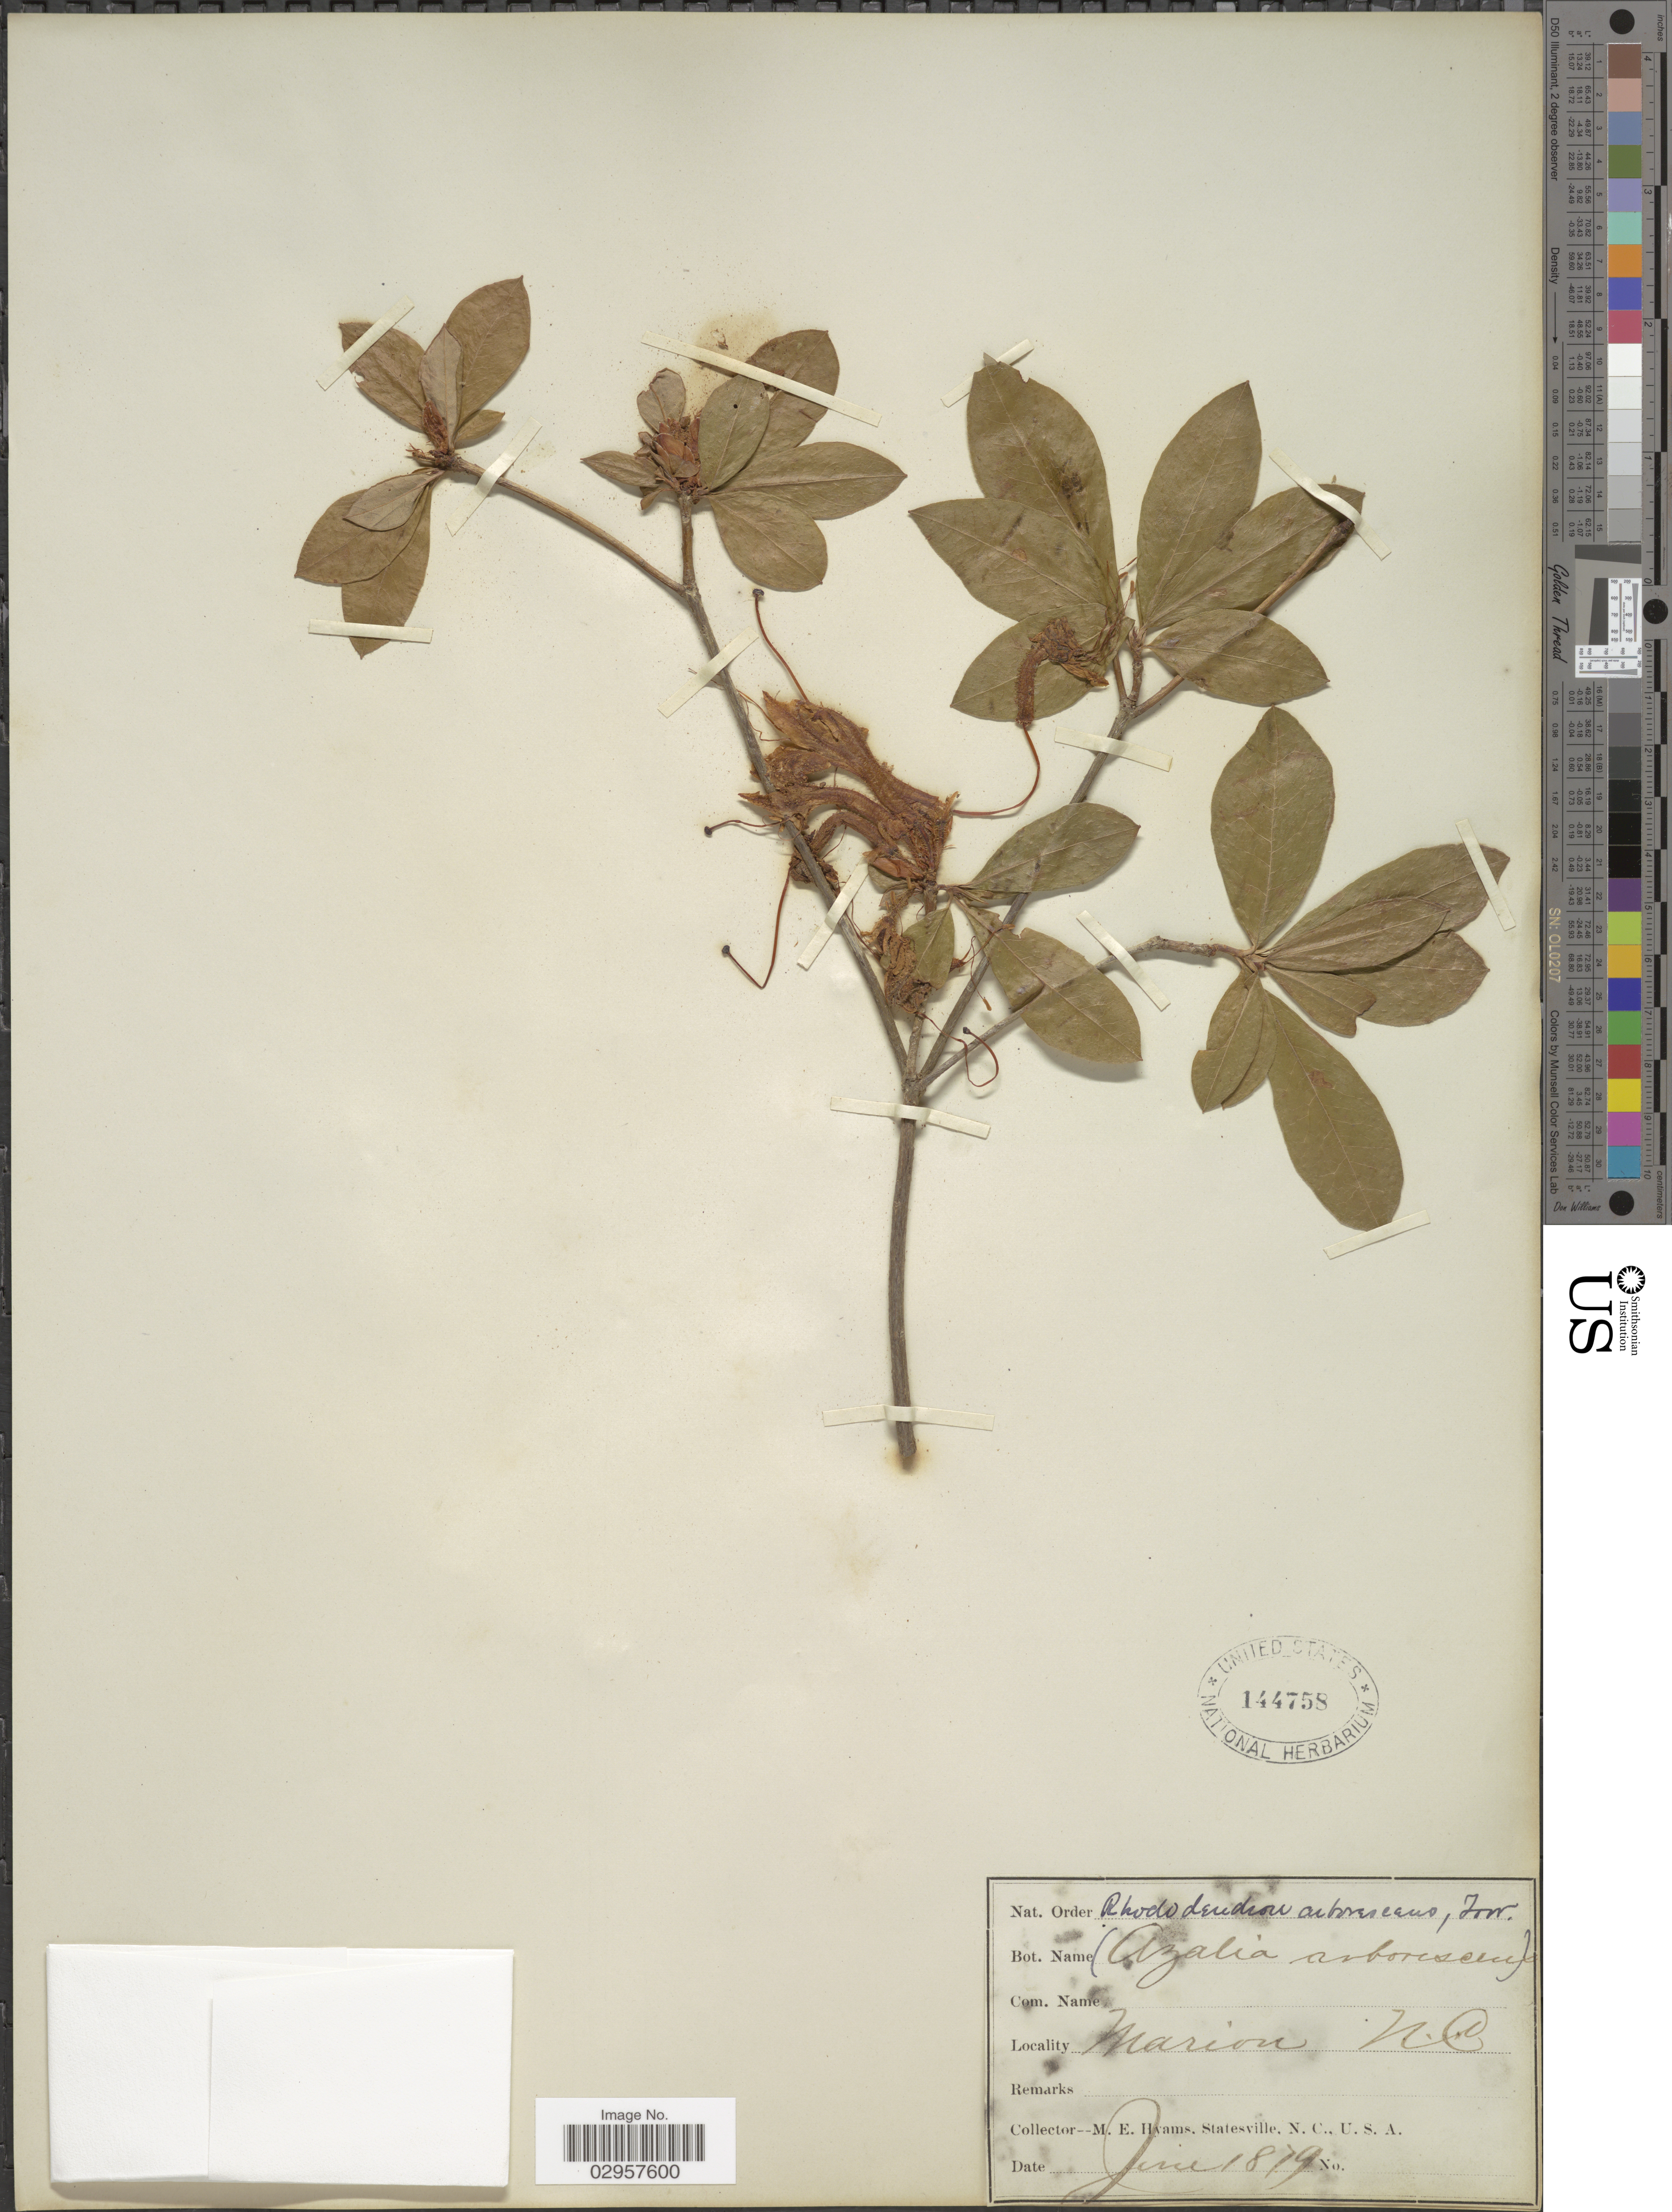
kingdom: Plantae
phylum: Tracheophyta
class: Magnoliopsida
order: Ericales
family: Ericaceae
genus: Rhododendron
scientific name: Rhododendron arborescens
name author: (Pursh) Torr.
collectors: M. E. Hyams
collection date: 1879-06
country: United States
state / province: North Carolina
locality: Marion.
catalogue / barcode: US 144758